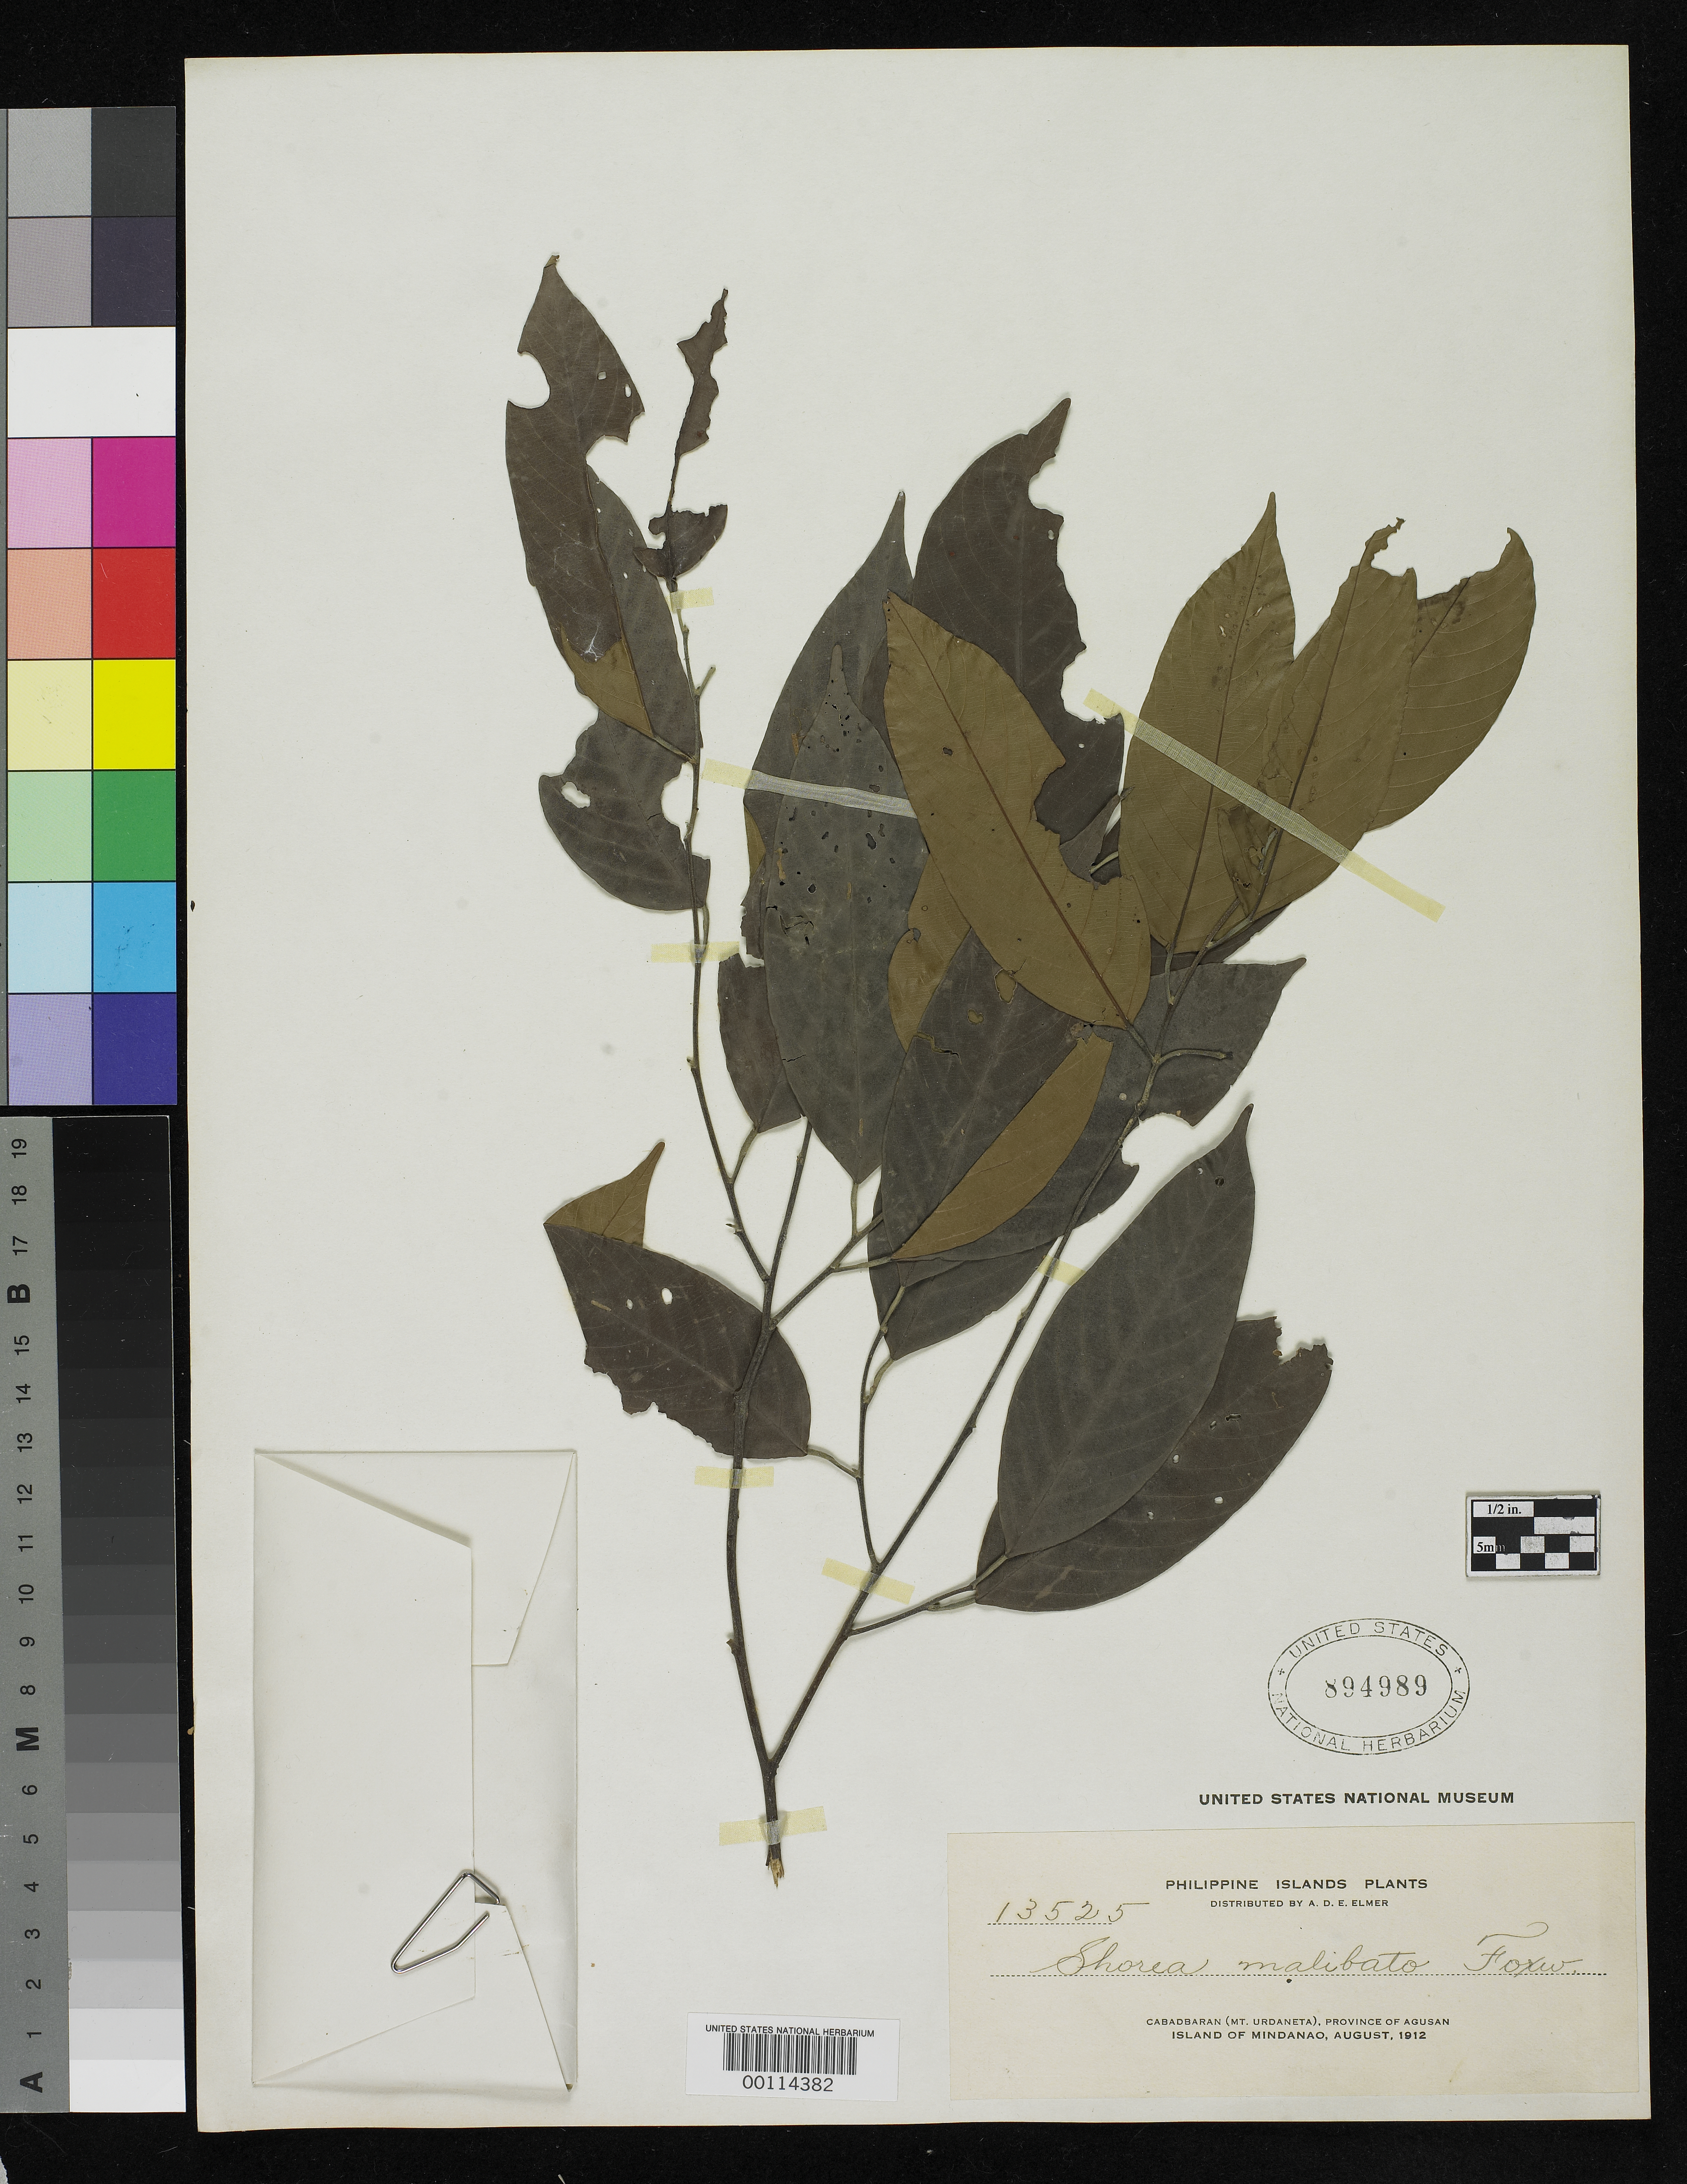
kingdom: Plantae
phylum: Tracheophyta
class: Magnoliopsida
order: Malvales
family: Dipterocarpaceae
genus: Shorea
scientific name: Shorea malibato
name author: Foxw. in Elmer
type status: Isotype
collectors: A. D. E. Elmer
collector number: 13525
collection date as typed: Aug 1912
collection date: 1912-08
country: Philippines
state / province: Caraga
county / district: Agusan del Norte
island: Mindanao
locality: Cabadbaran (Mt. Urdaneta), Province of Agusan, Island of Mindanao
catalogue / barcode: US 894989